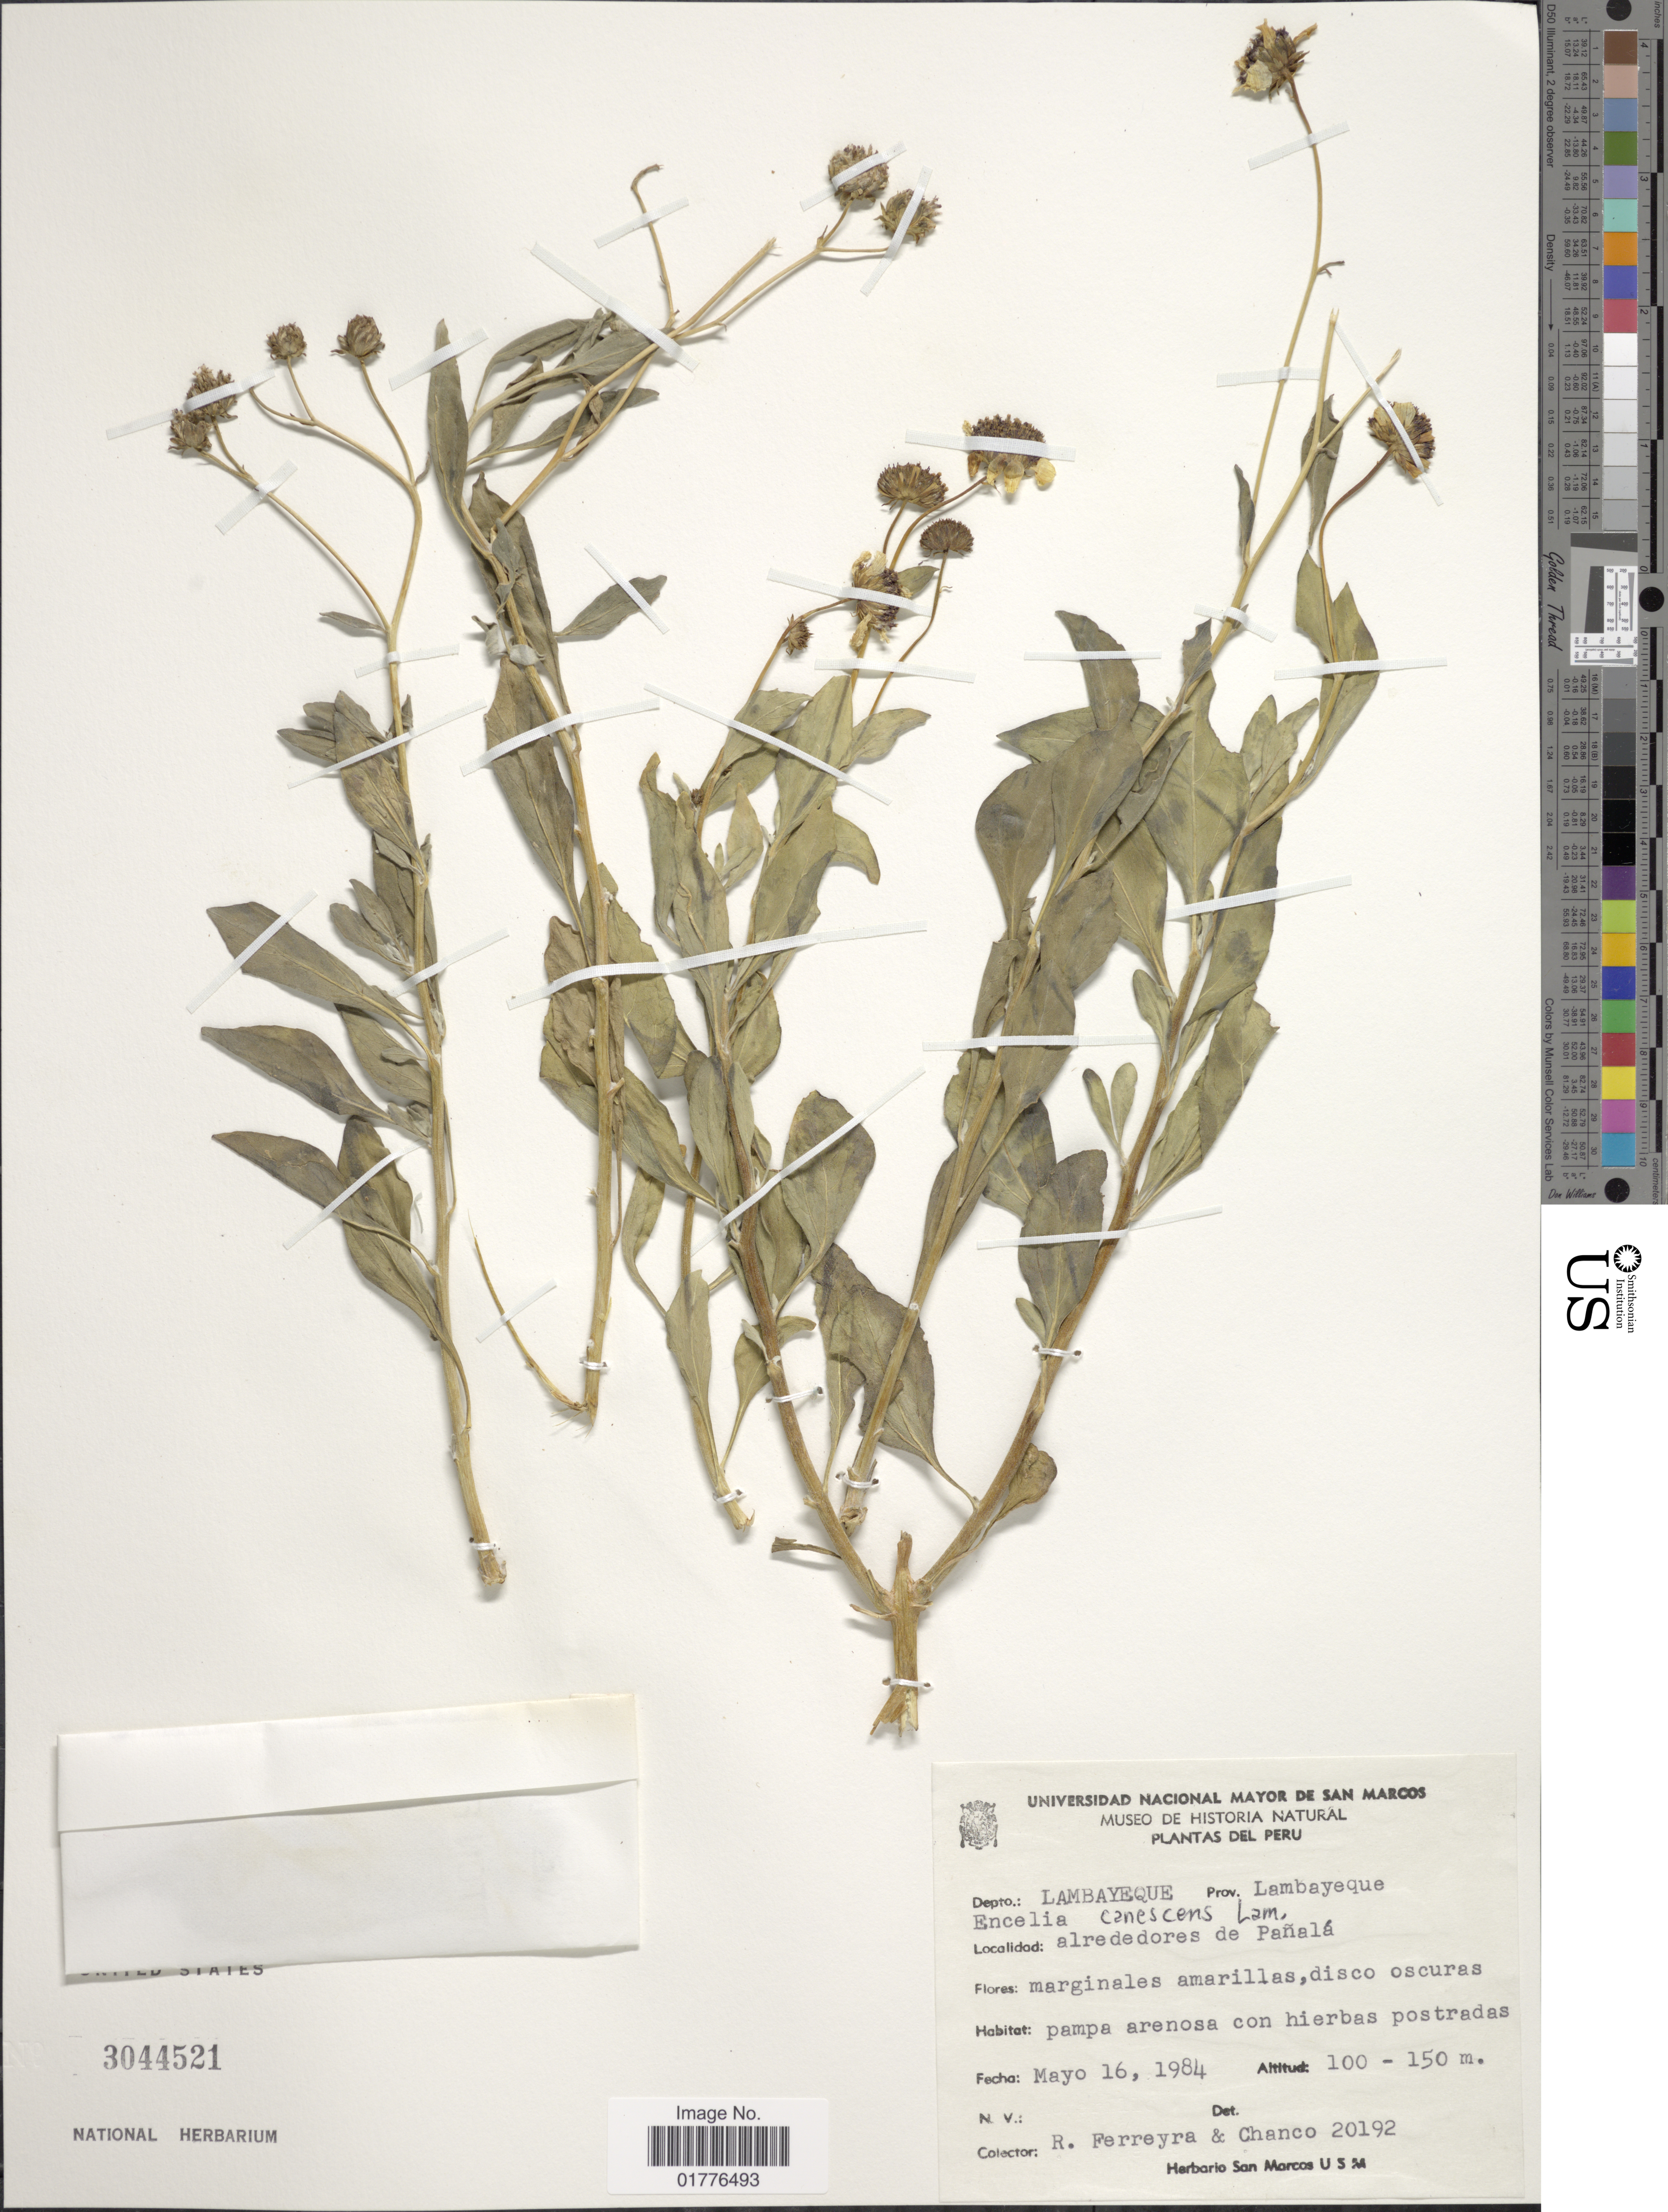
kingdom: Plantae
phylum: Tracheophyta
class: Magnoliopsida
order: Asterales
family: Asteraceae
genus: Encelia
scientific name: Encelia canescens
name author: Lam.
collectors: R. A. Ferreyra & -. Chanco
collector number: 20192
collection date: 1984-05-16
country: Peru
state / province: Lambayeque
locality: Prov. Lambayeque. alrededores de Pañalá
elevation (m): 100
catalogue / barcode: US 3044521